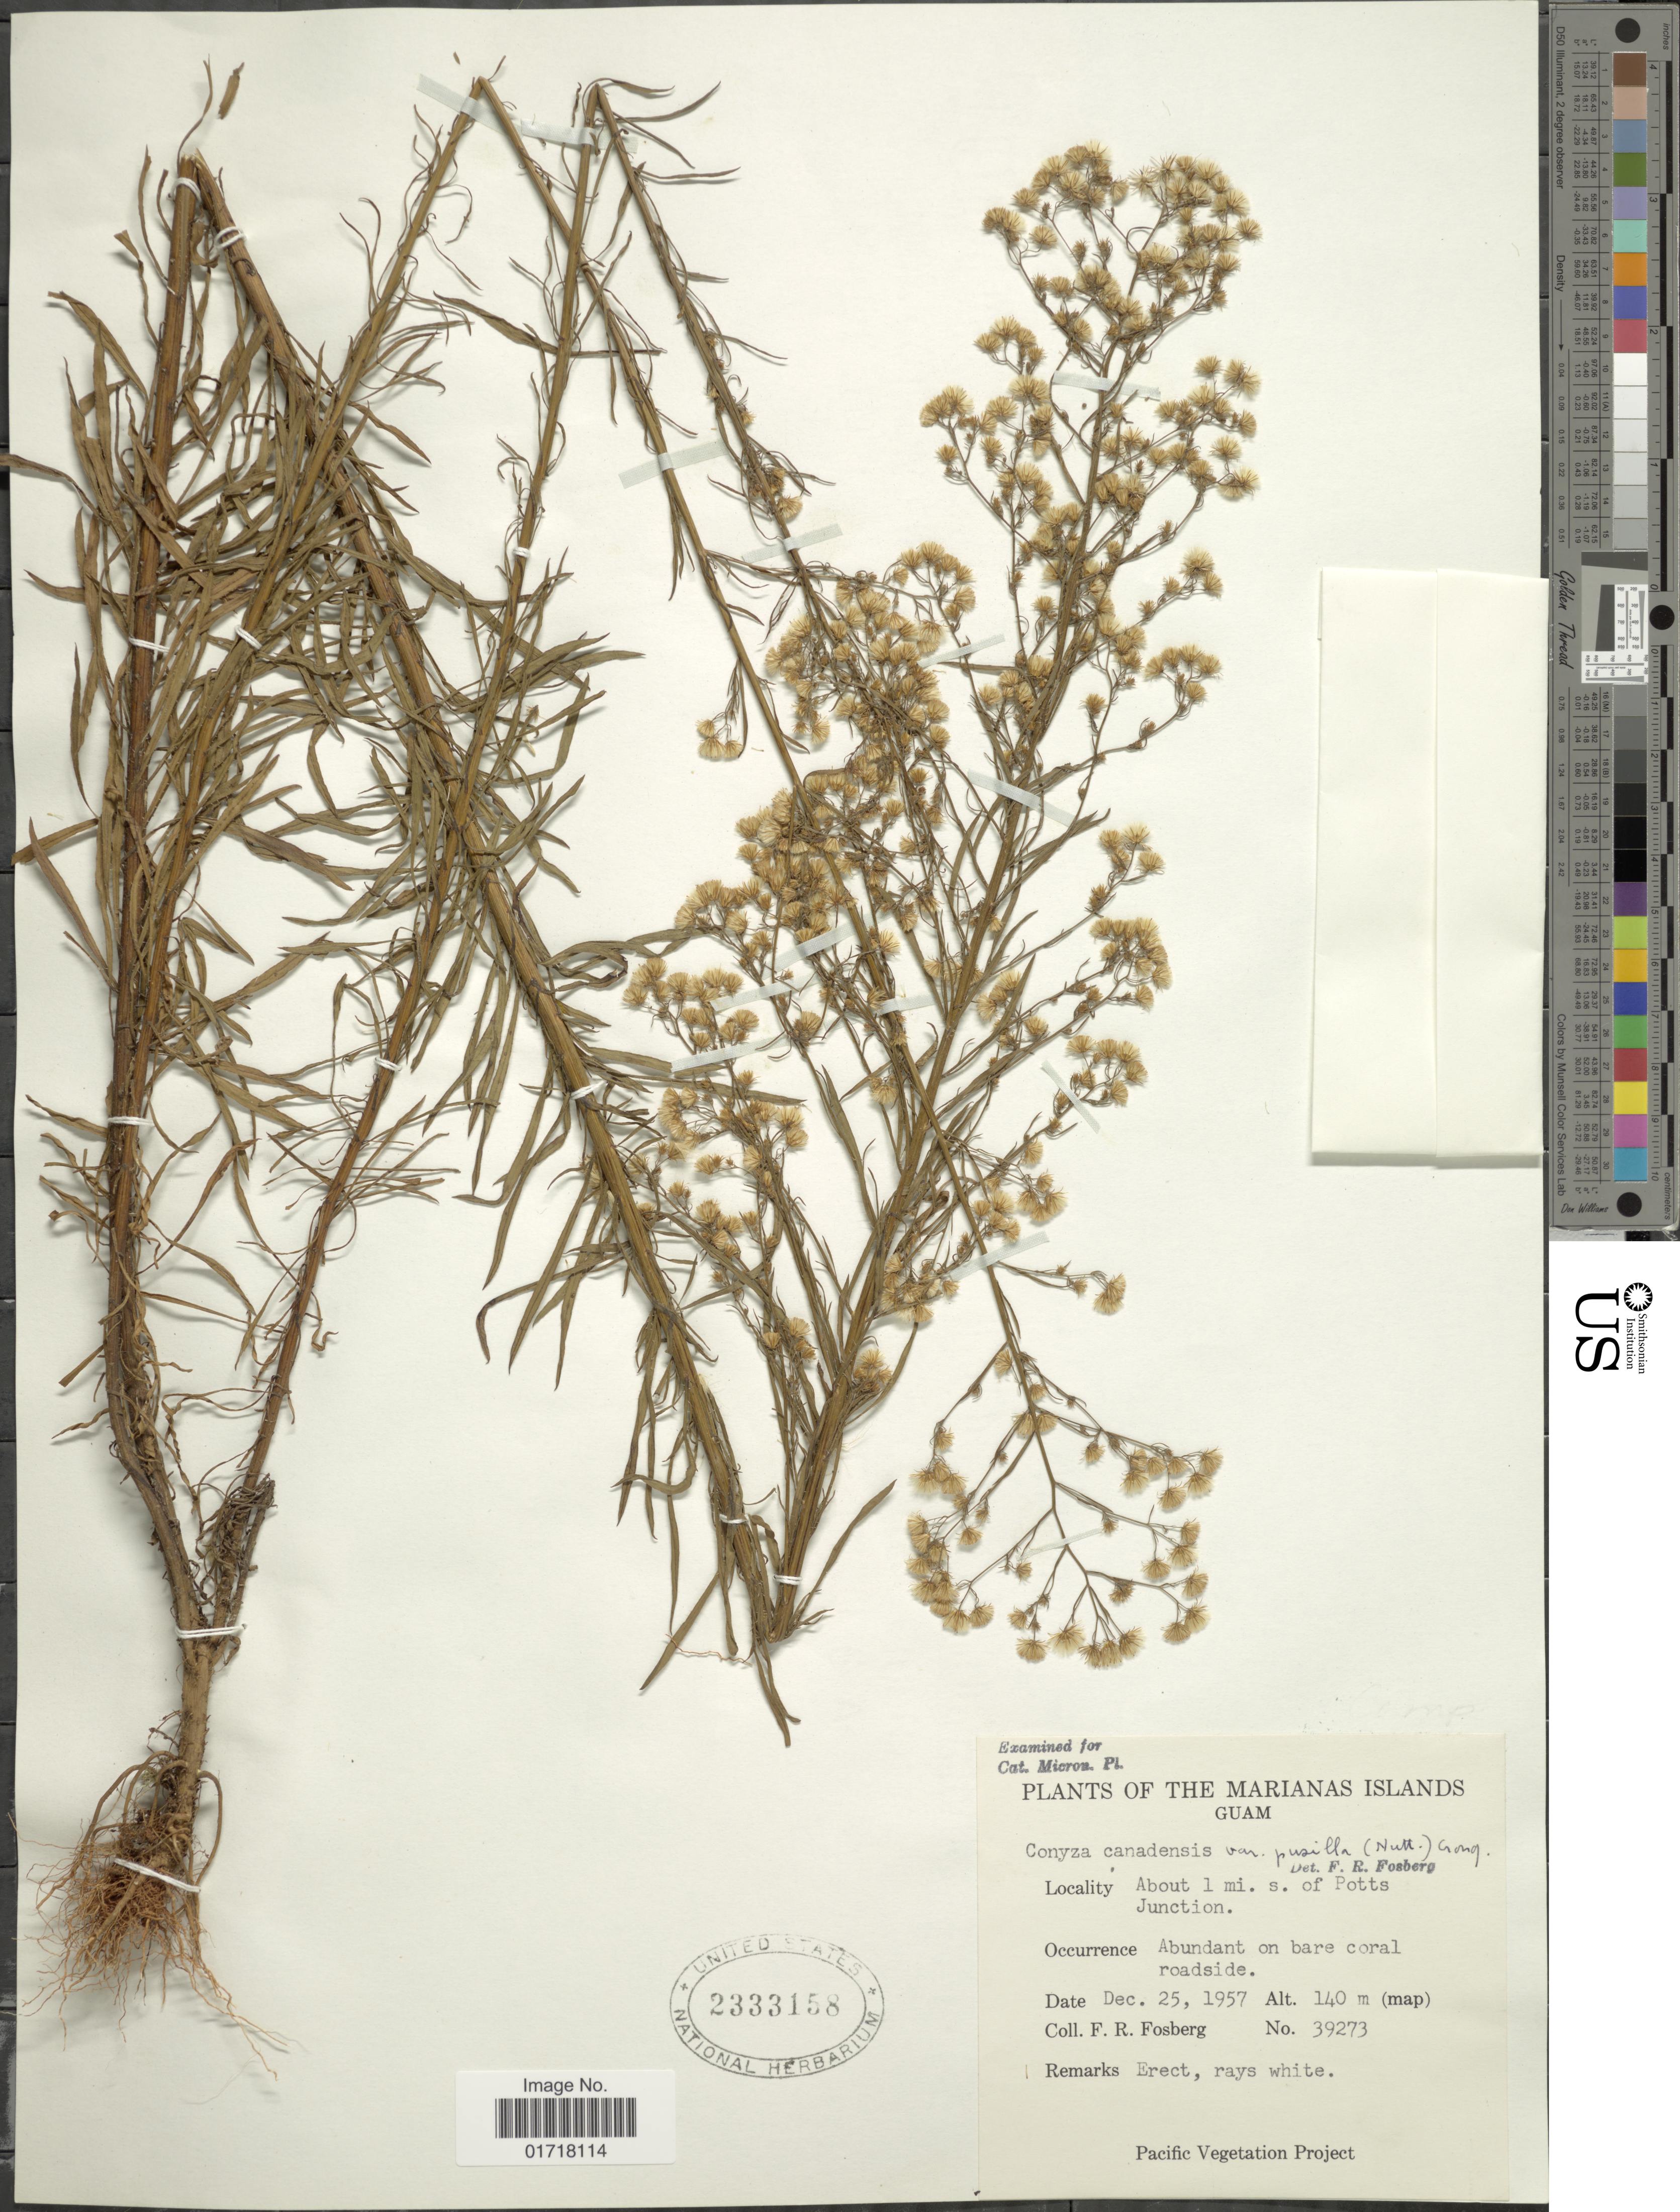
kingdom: Plantae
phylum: Tracheophyta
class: Magnoliopsida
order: Asterales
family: Asteraceae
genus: Erigeron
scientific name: Erigeron canadensis var. pusillus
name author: (Nutt.) Bolvin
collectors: F. R. Fosberg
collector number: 39273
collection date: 1957-12-25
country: Guam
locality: Marianas Islands, Guam, About 1 mi. of Potts Junction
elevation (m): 140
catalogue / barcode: US 2333158